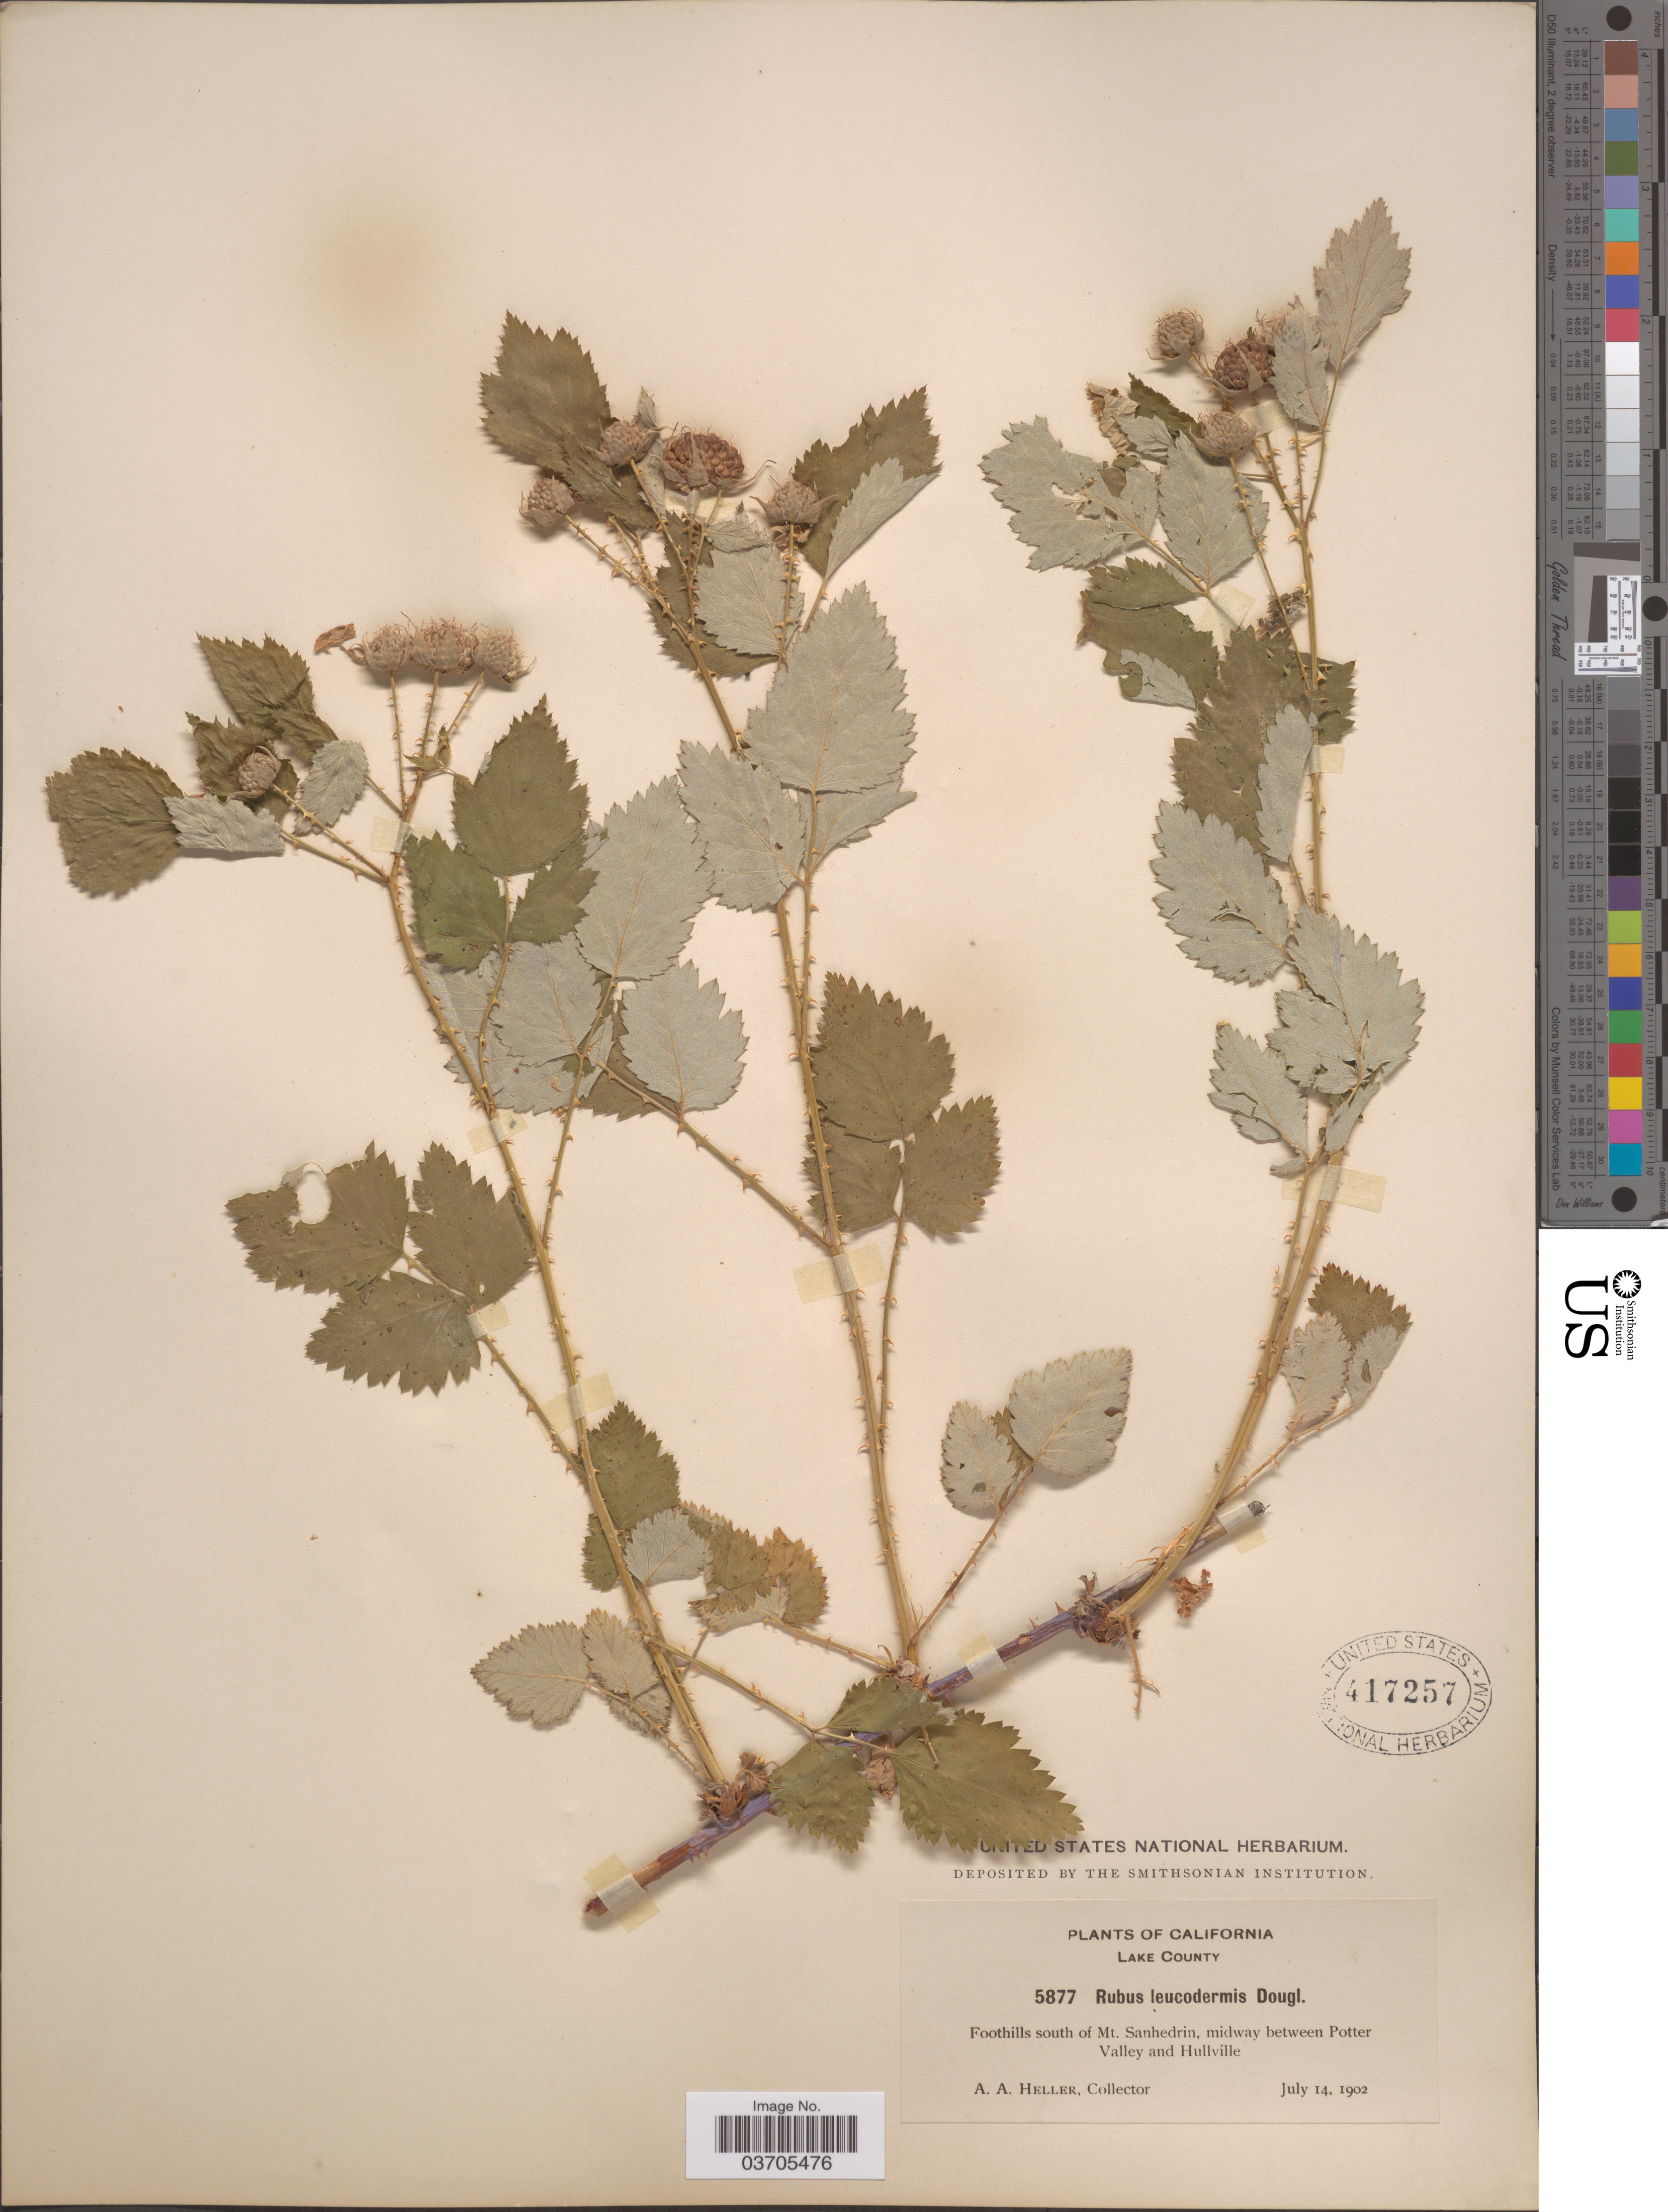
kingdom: Plantae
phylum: Tracheophyta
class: Magnoliopsida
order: Rosales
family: Rosaceae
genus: Rubus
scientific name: Rubus leucodermis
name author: Douglas ex Torr. & A. Gray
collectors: A. A. Heller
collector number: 5877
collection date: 1902-07-14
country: United States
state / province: California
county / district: Lake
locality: Lake County. Foothills south of Mt. Sanhedrin, midway between Potter Valley and Hullville.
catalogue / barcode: US 417257